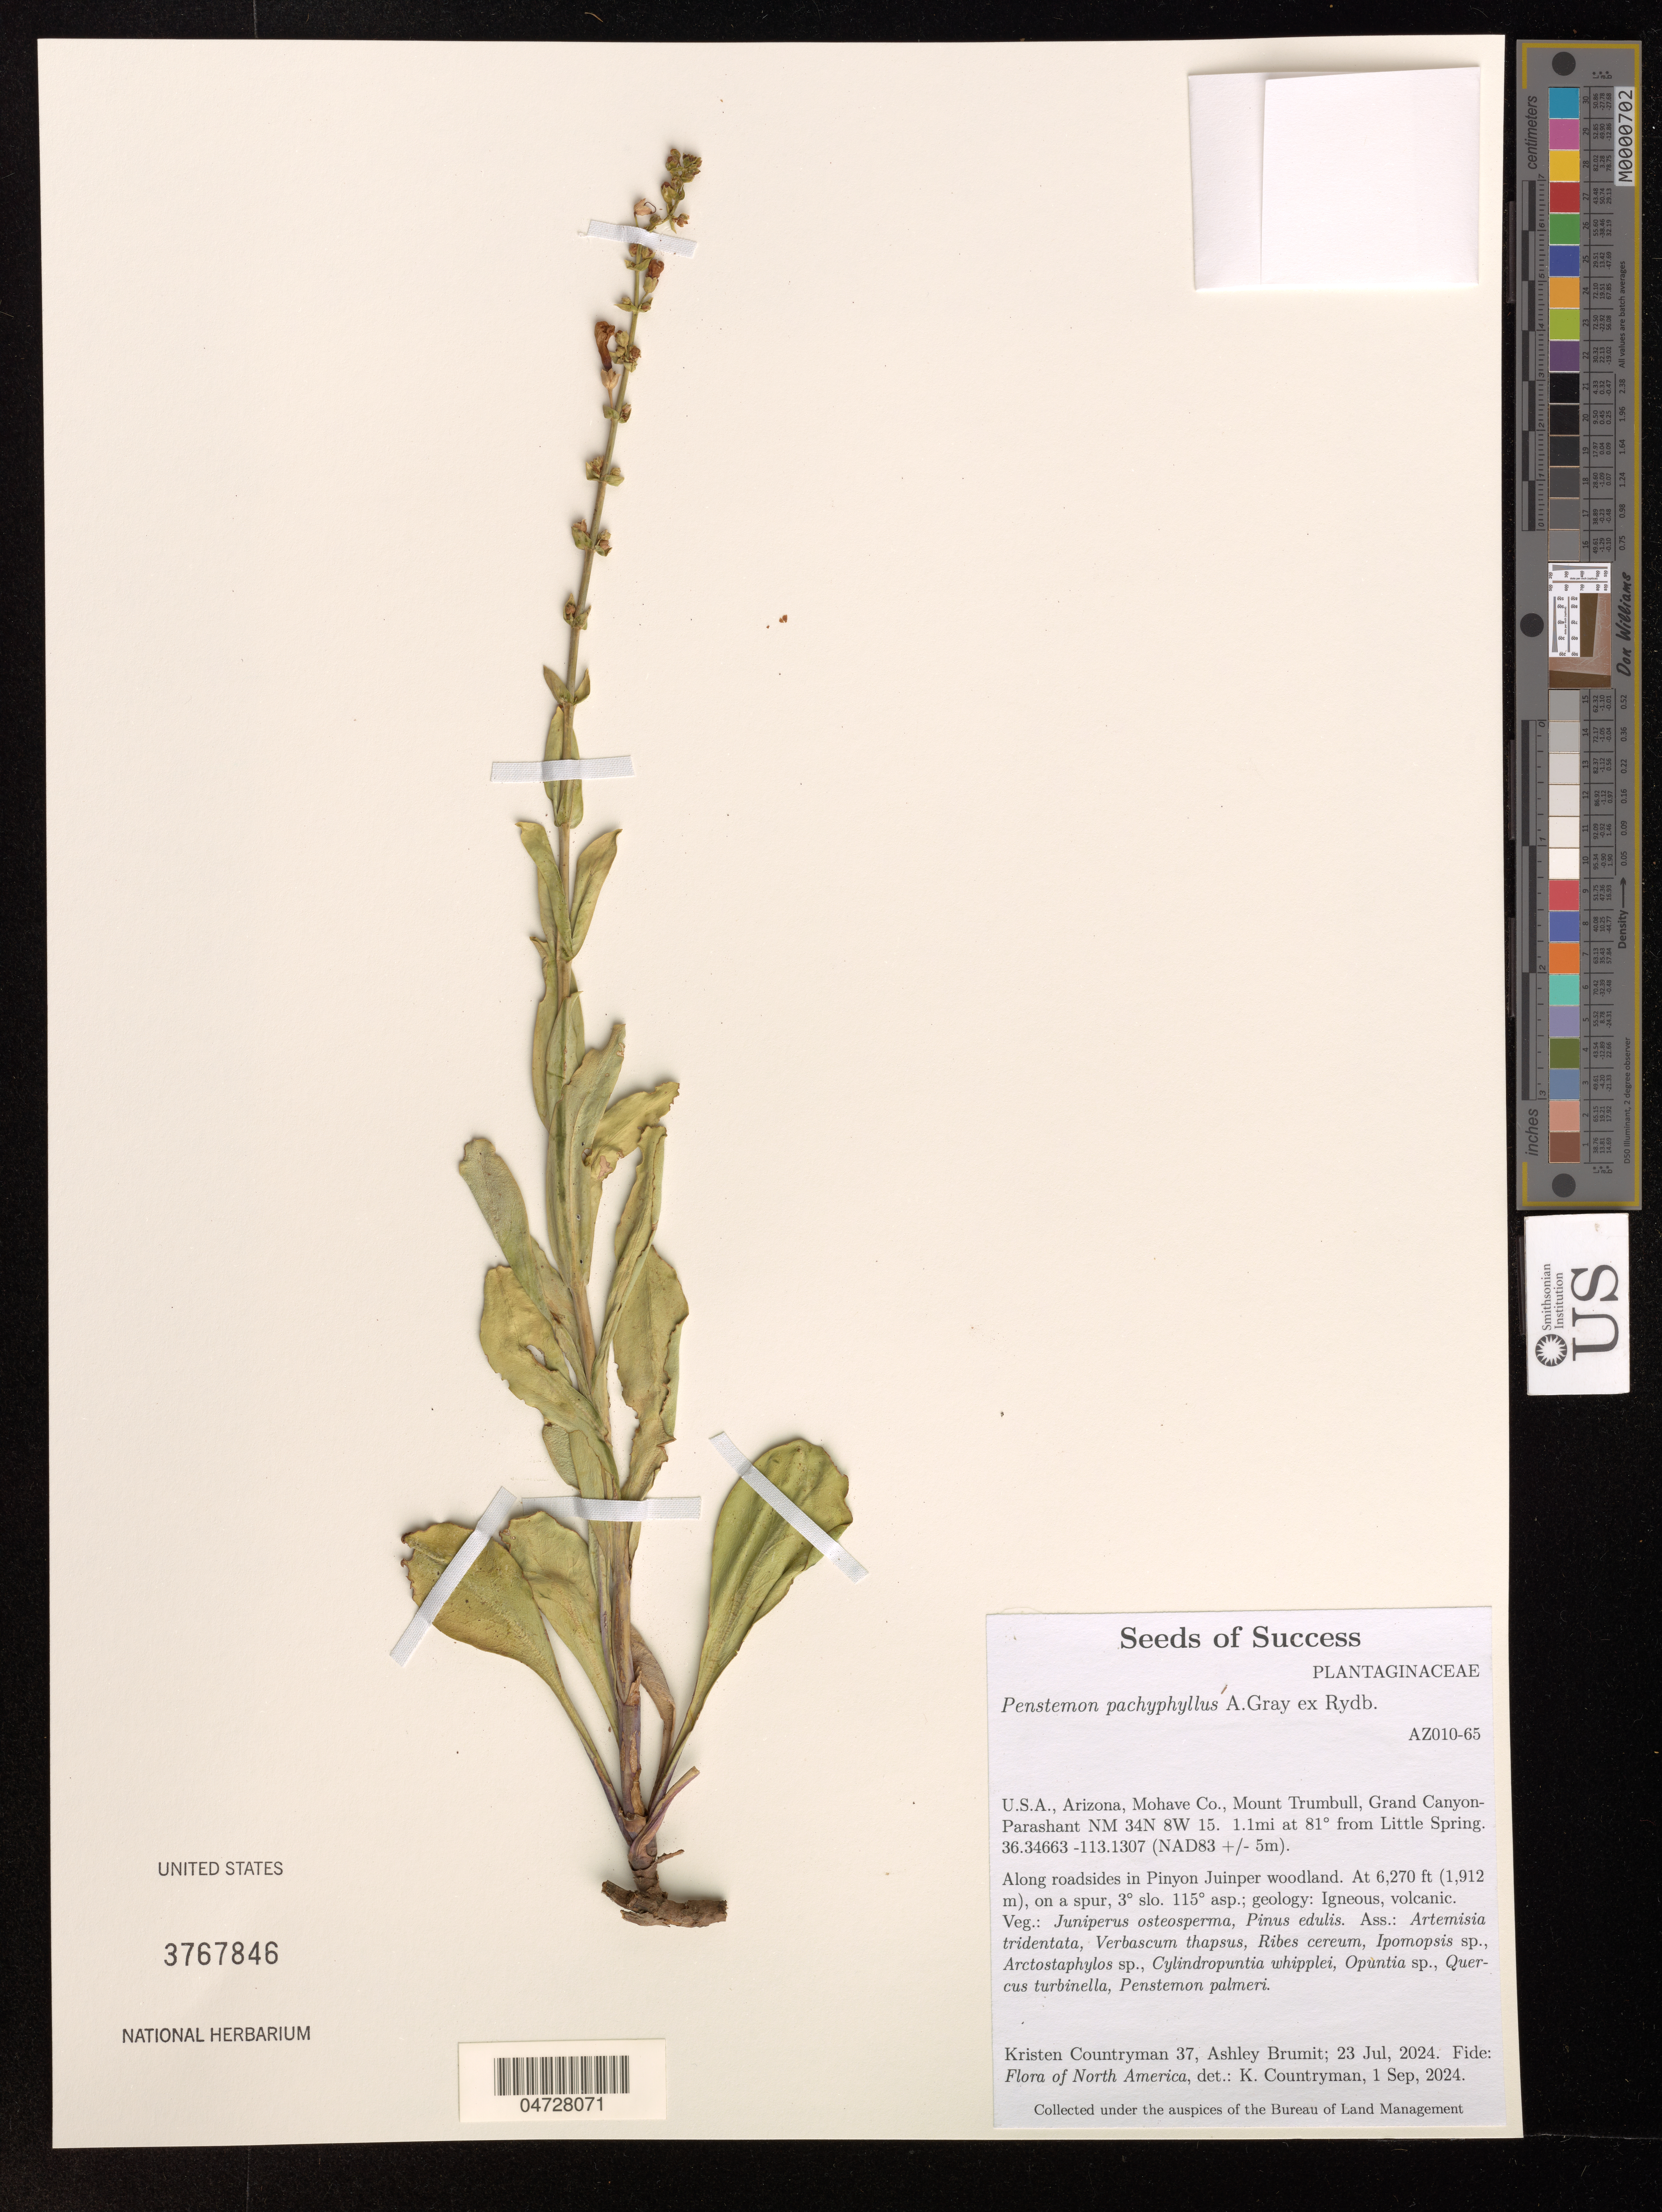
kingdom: Plantae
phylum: Tracheophyta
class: Magnoliopsida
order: Lamiales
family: Plantaginaceae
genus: Penstemon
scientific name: Penstemon pachyphyllus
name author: A. Gray ex Rydb.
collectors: K. Countryman & A. Brumit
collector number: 37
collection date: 2024-07-23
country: United States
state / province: Arizona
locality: Mohave Co, Mount Trumbull, Grand Canyon Parashan NM 34N 8W 15.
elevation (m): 1911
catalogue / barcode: US 3767846